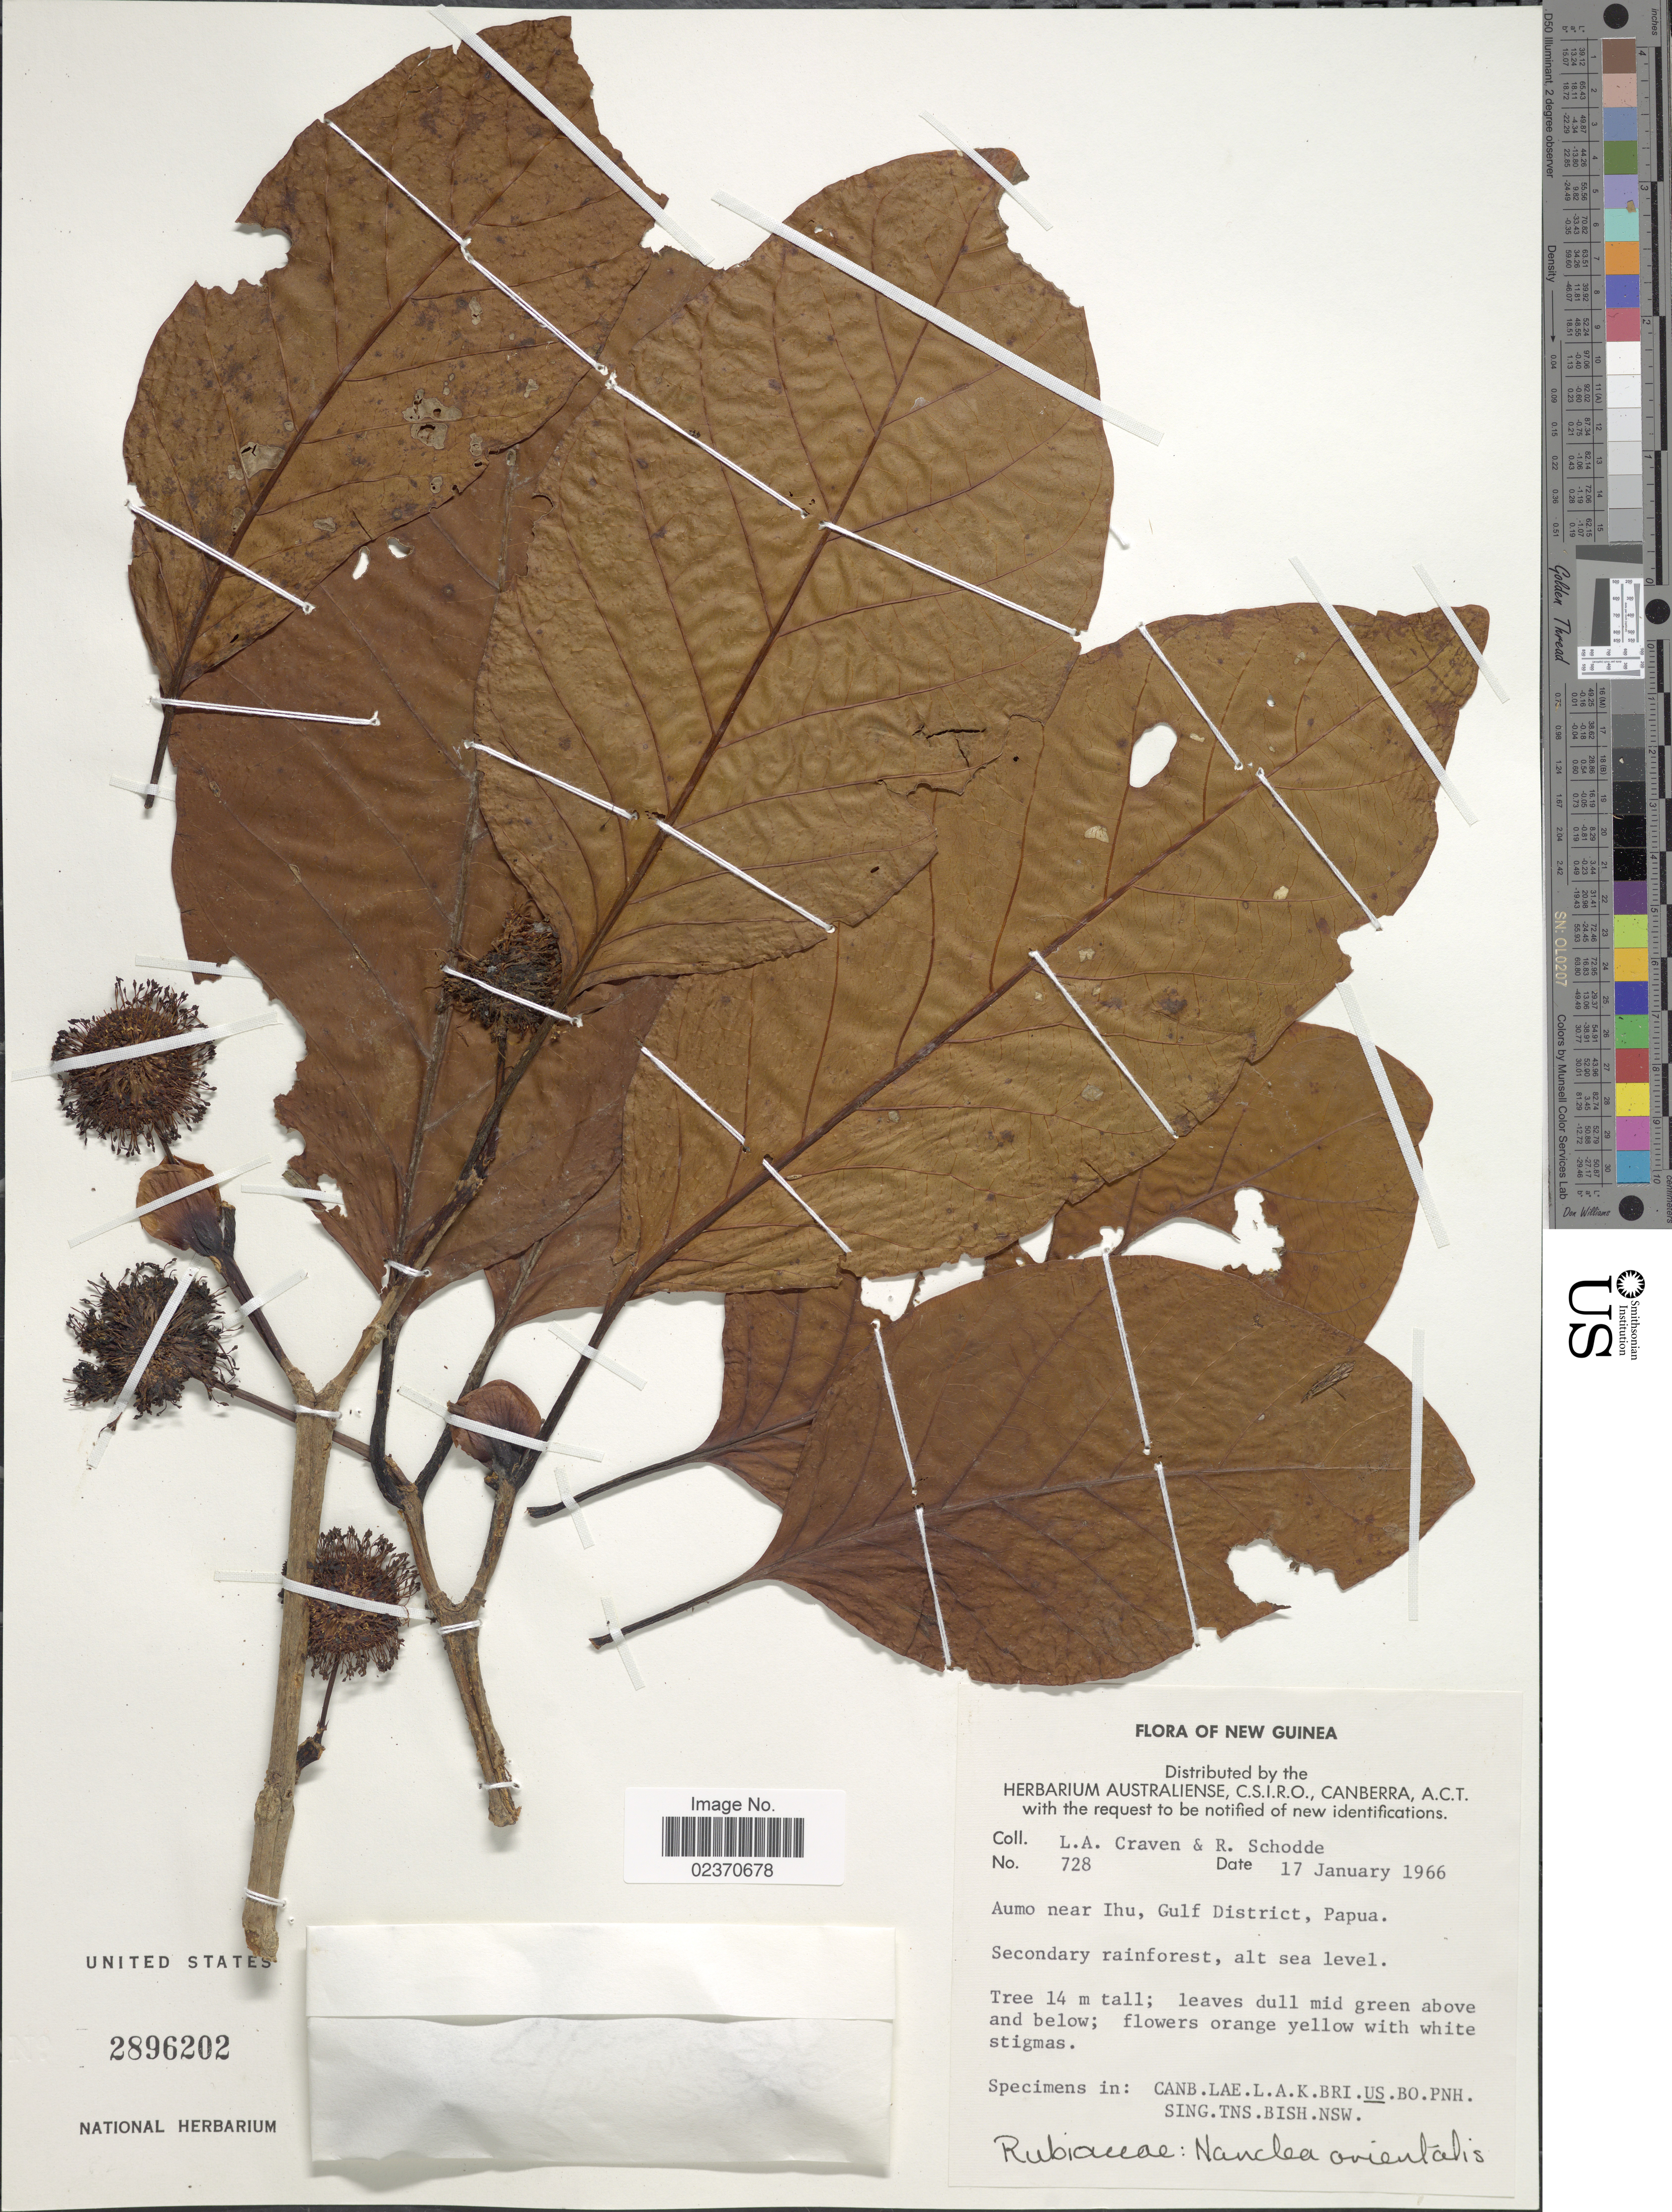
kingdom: Plantae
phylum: Tracheophyta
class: Magnoliopsida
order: Gentianales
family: Rubiaceae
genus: Nauclea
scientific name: Nauclea orientalis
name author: (L.) L.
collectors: L. A. Craven & R. Schodde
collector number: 728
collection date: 1966-01-17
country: Papua New Guinea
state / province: Gulf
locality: Aumo near Ihu, Gulf District, Papua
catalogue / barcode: US 2896202